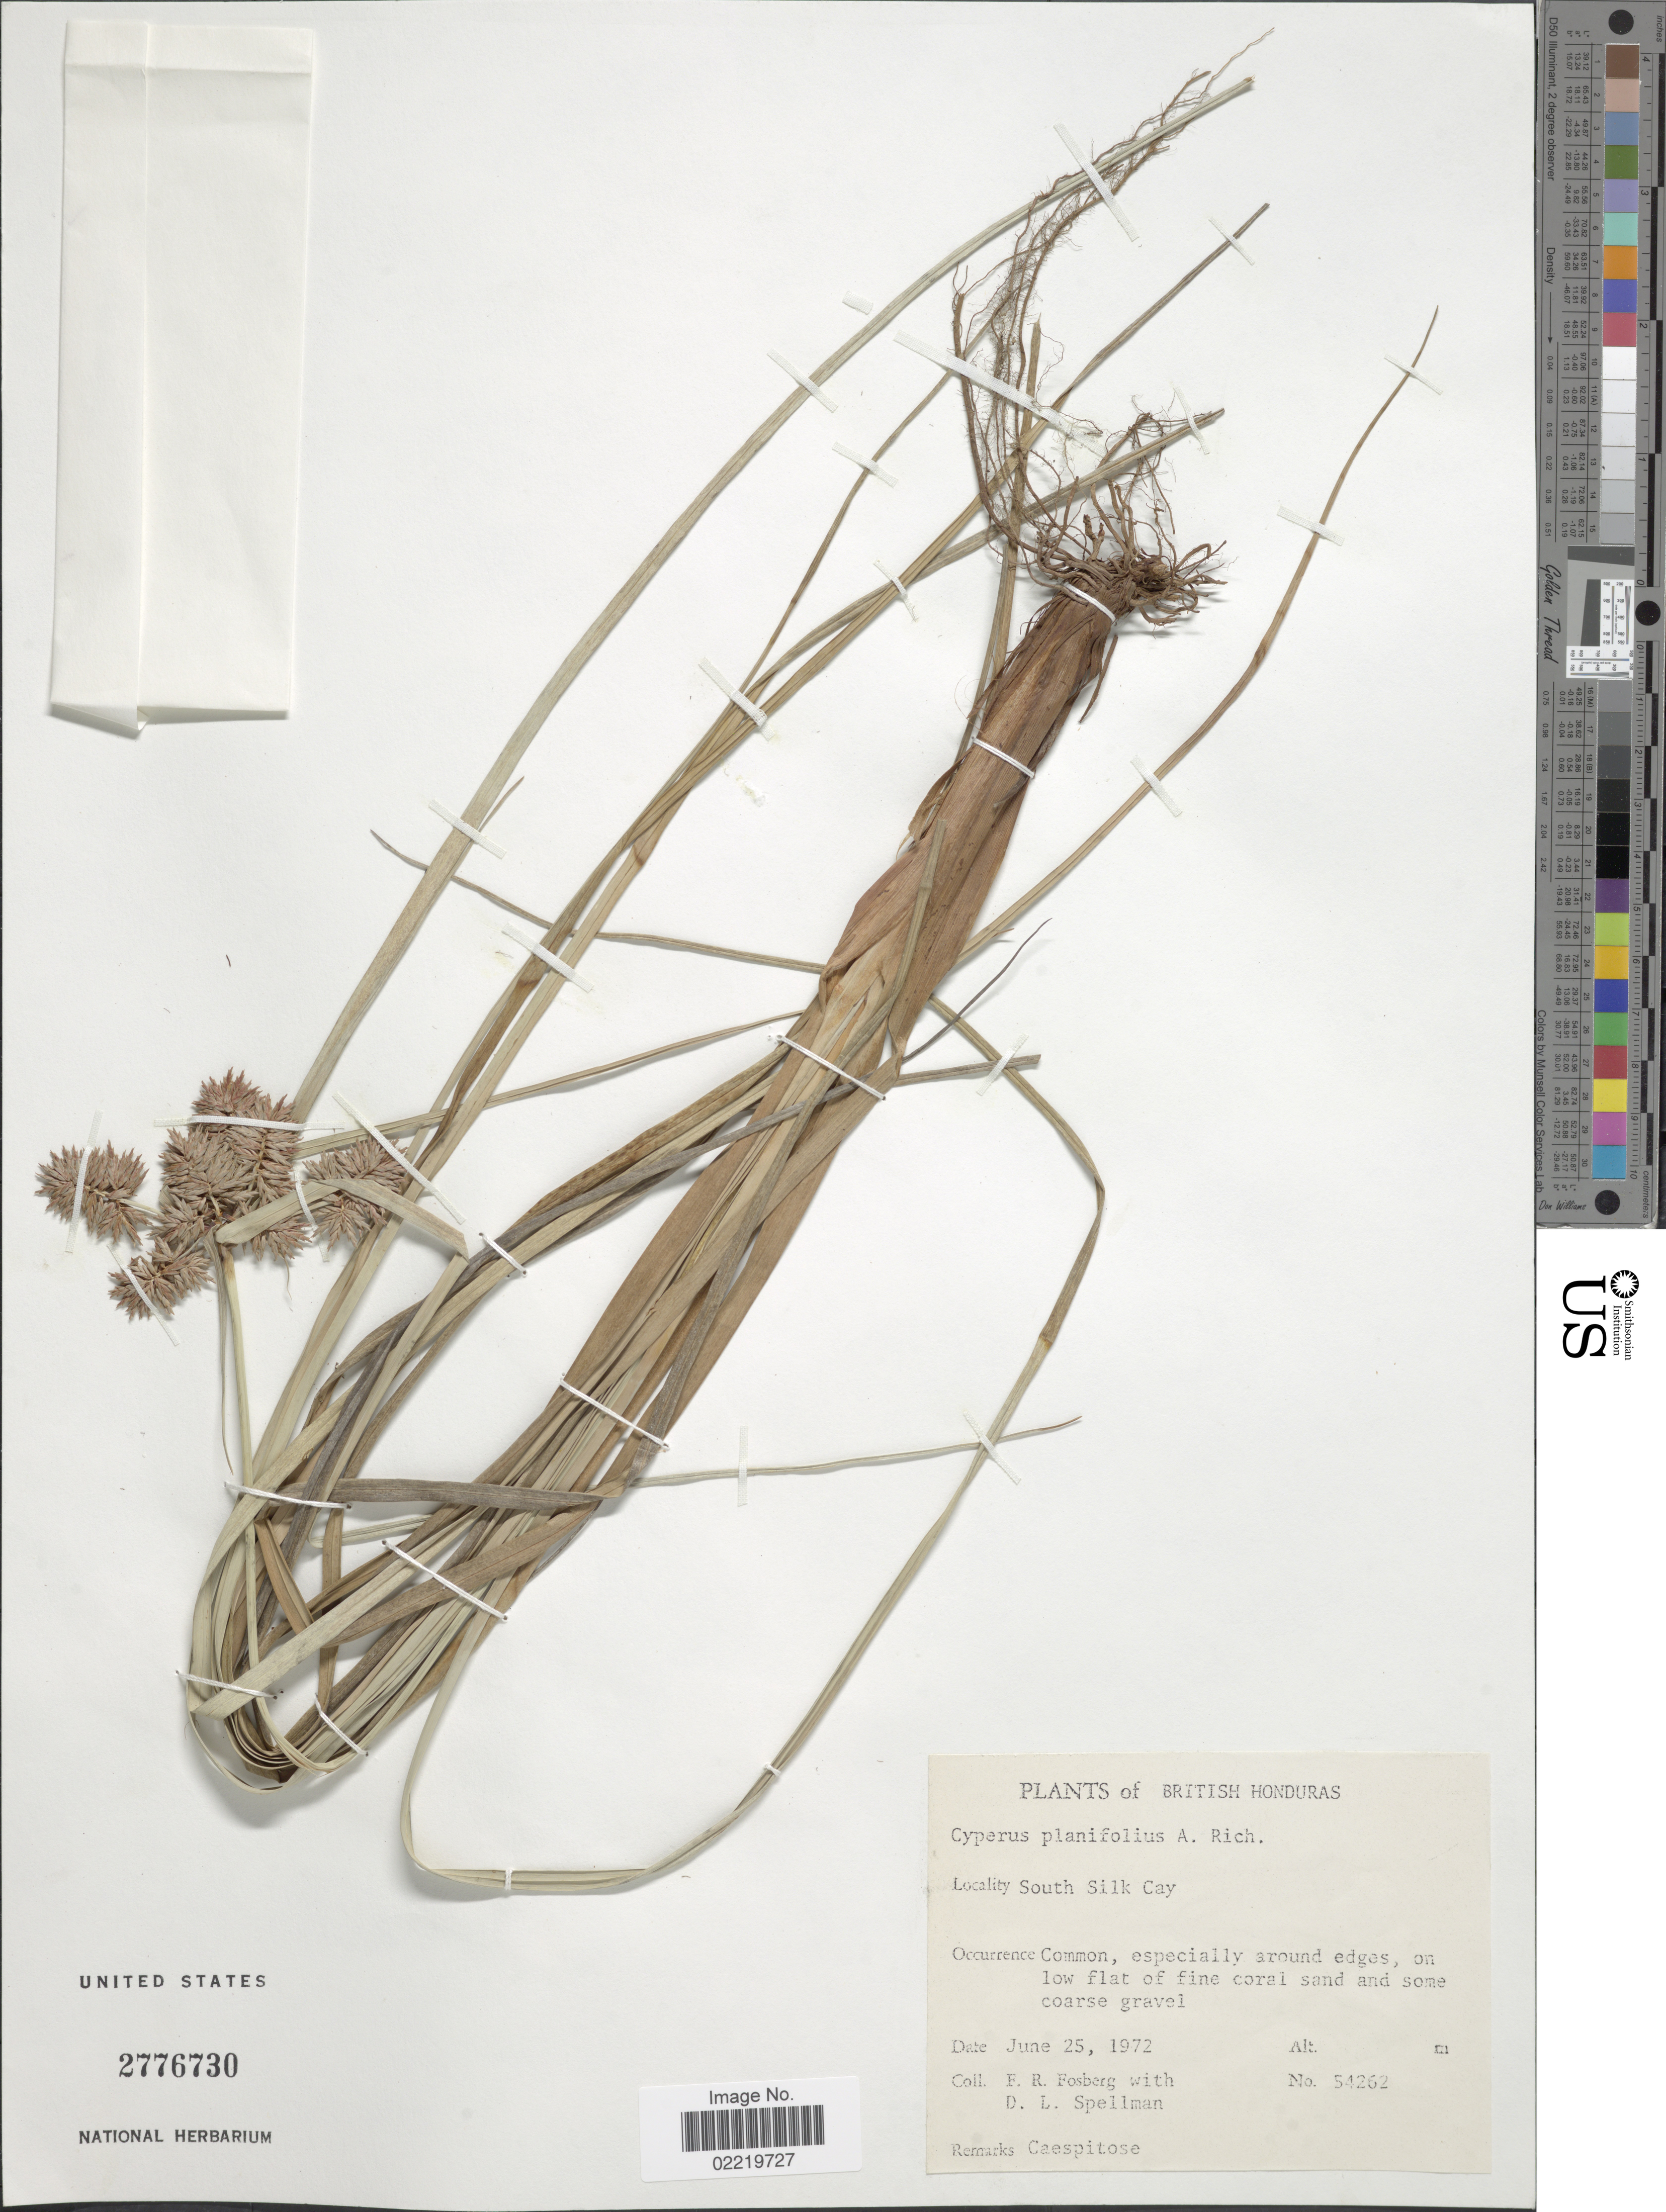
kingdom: Plantae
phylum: Tracheophyta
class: Liliopsida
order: Poales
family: Cyperaceae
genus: Cyperus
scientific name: Cyperus planifolius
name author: Rich.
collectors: F. R. Fosberg & D. L. Spellman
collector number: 54262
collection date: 1972-06-25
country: Belize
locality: British Honduras, South Silk Cay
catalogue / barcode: US 2776730